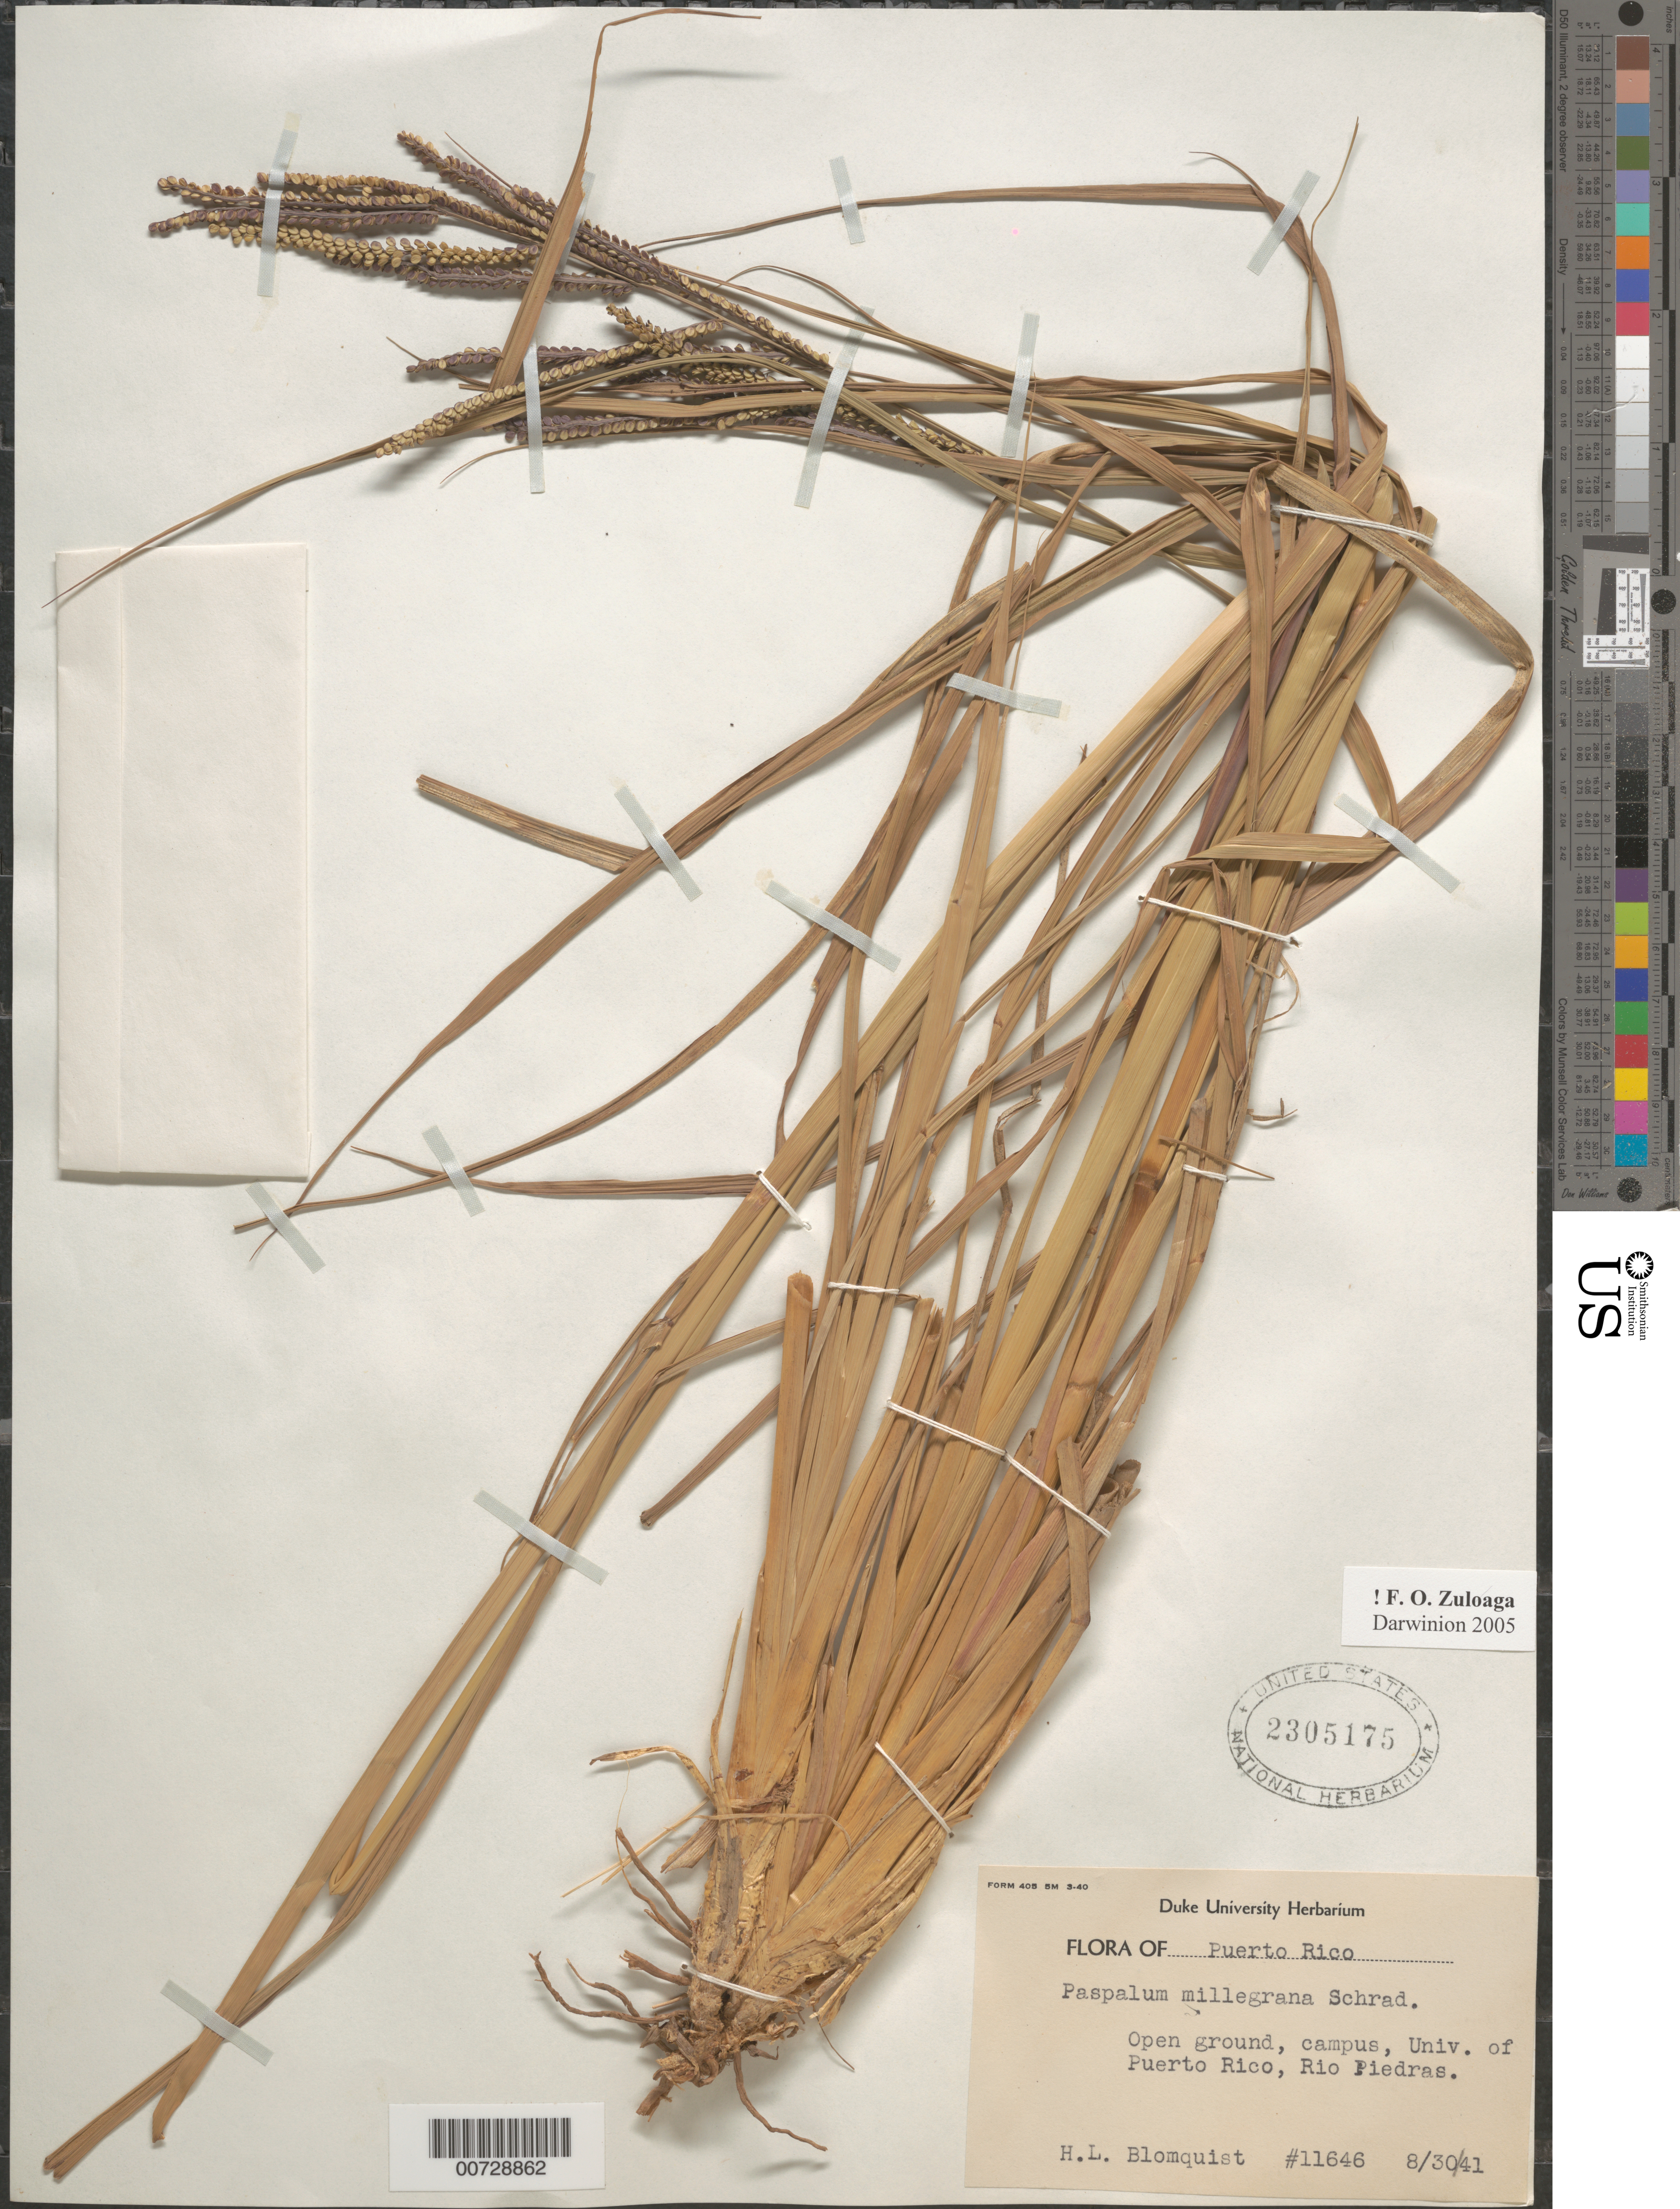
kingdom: Plantae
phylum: Tracheophyta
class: Liliopsida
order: Poales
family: Poaceae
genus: Paspalum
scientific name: Paspalum millegrana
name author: Schrad.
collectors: H. Blomquist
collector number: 11646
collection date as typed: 30 Aug 1941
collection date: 1941-08-30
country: Puerto Rico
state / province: San Juan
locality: Univ. of P.R.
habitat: Open ground, campus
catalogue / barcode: US 2305175